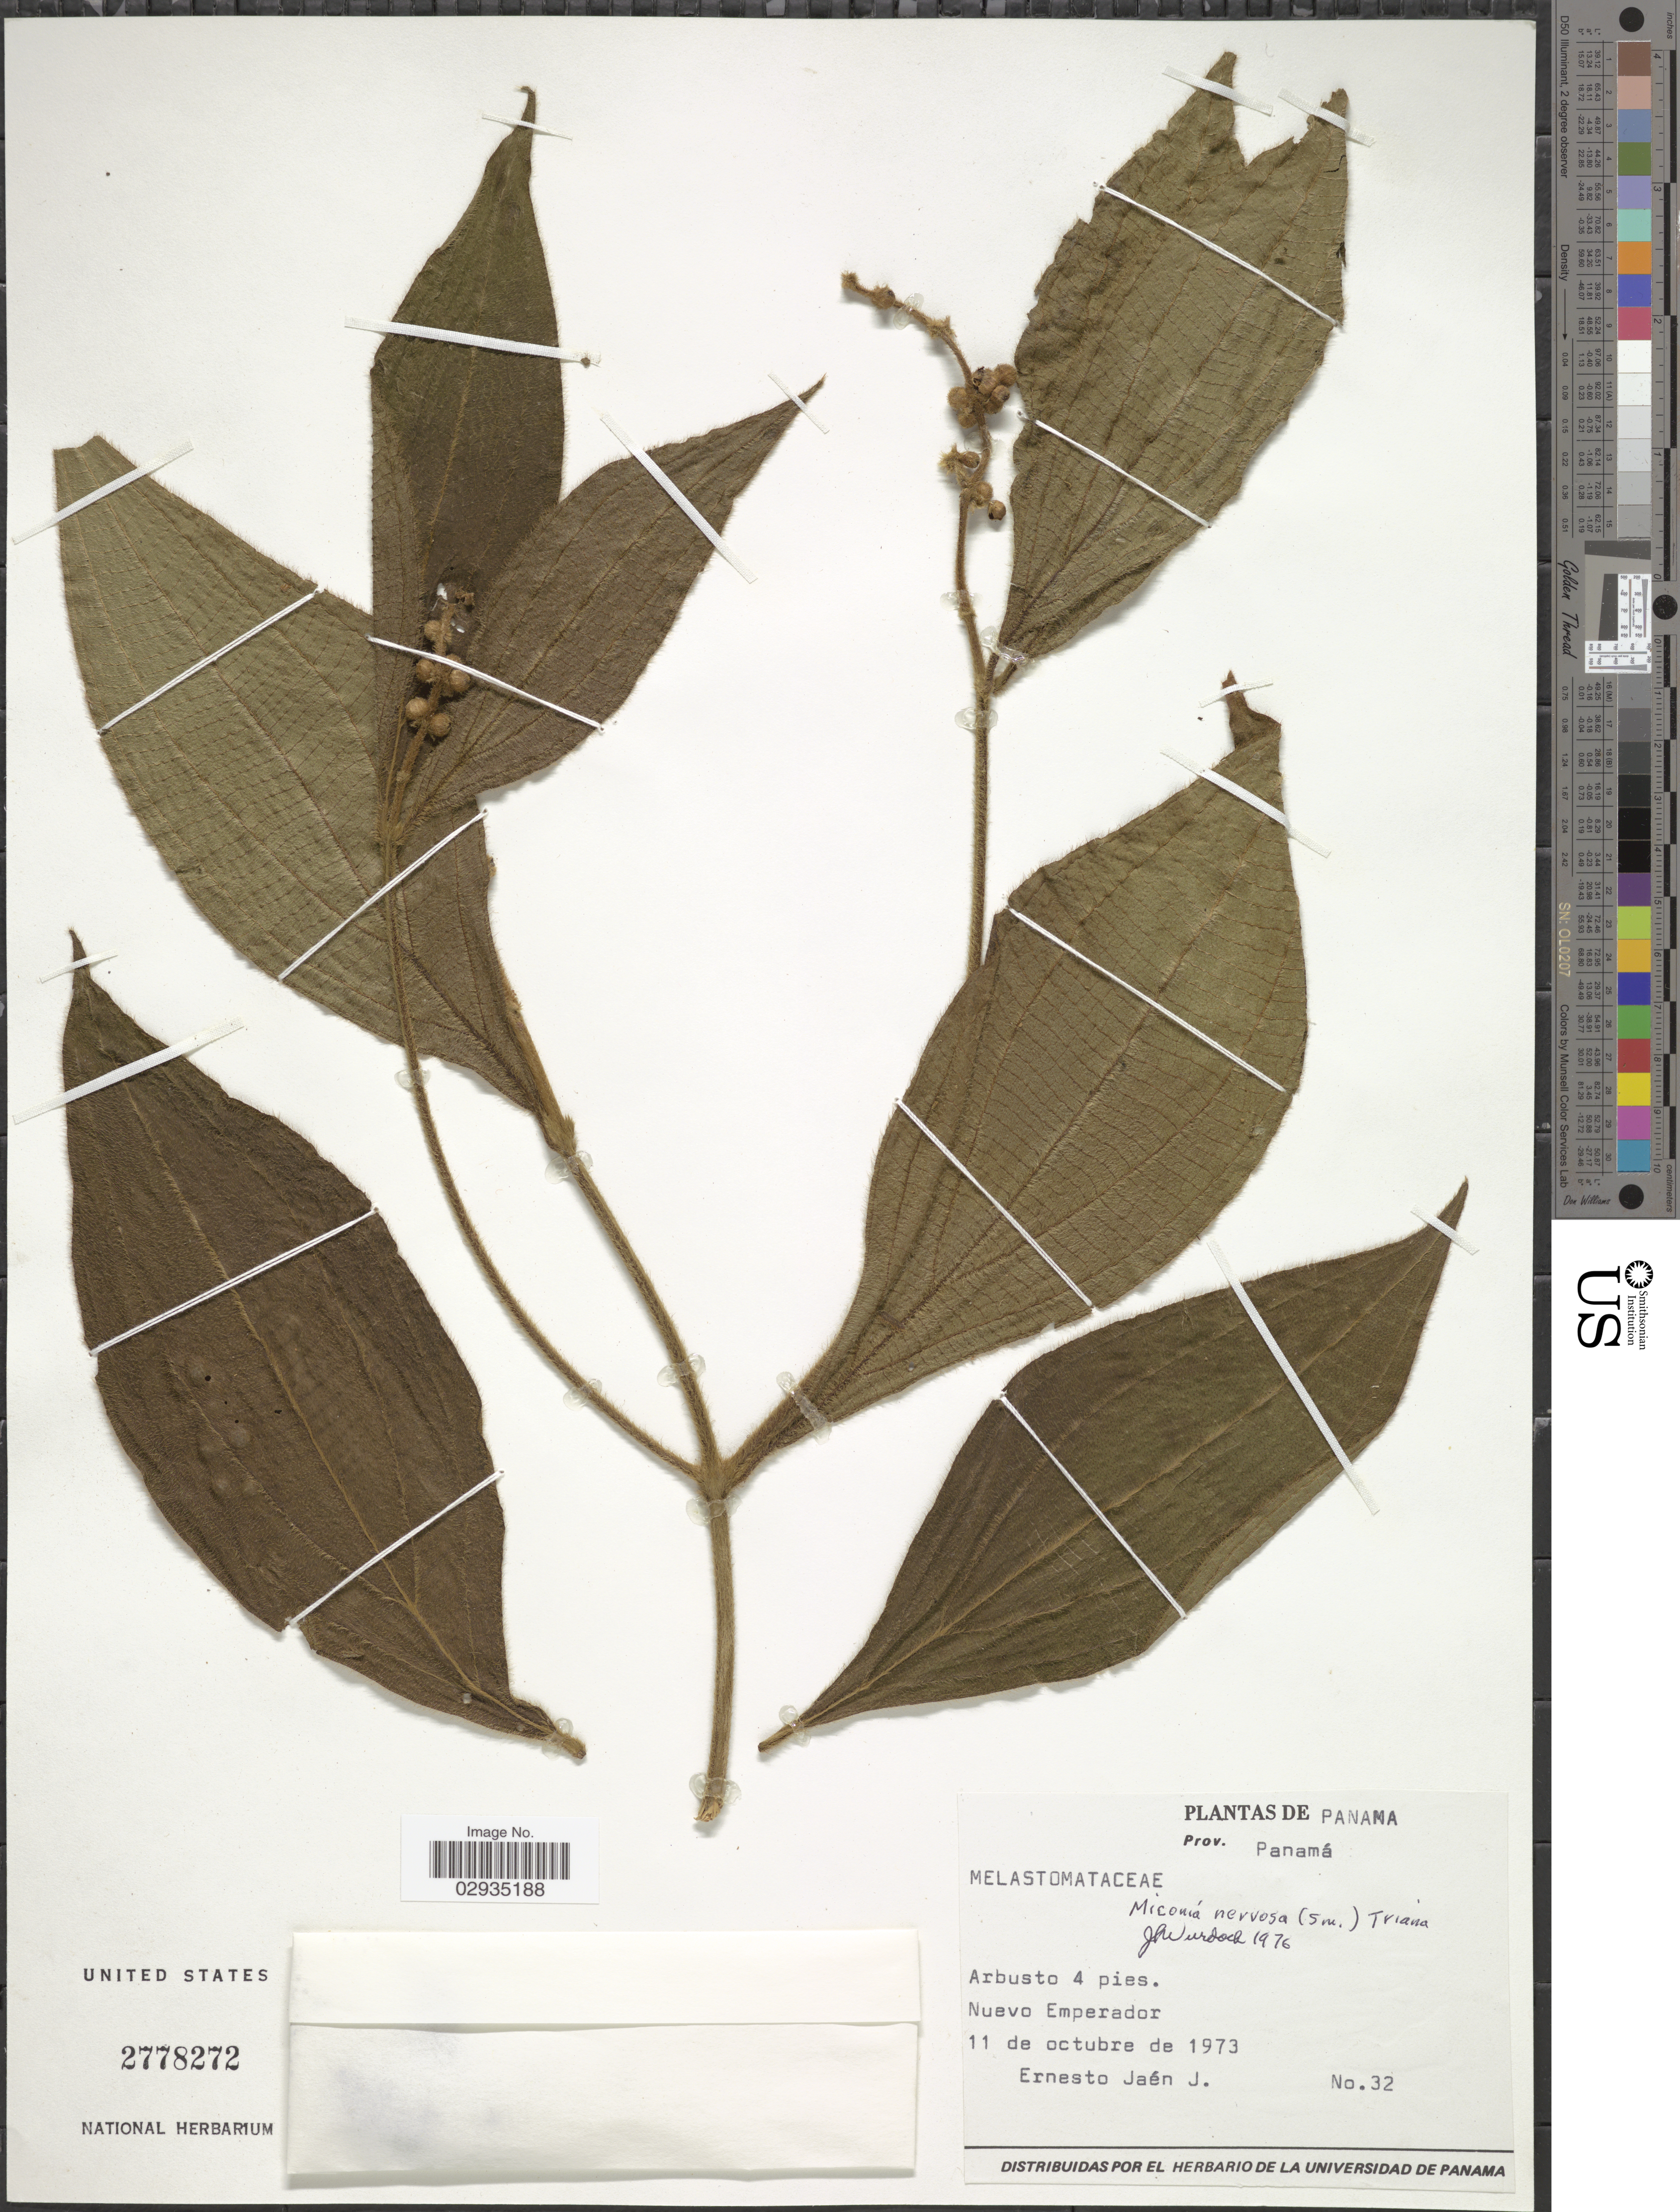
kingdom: Plantae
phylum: Tracheophyta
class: Magnoliopsida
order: Myrtales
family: Melastomataceae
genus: Miconia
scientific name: Miconia nervosa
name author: (Sm.) Triana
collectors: E. Jaén J.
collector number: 32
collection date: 1973-10-11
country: Panama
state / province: Panamá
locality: Nuevo Emperador.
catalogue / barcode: US 2778272